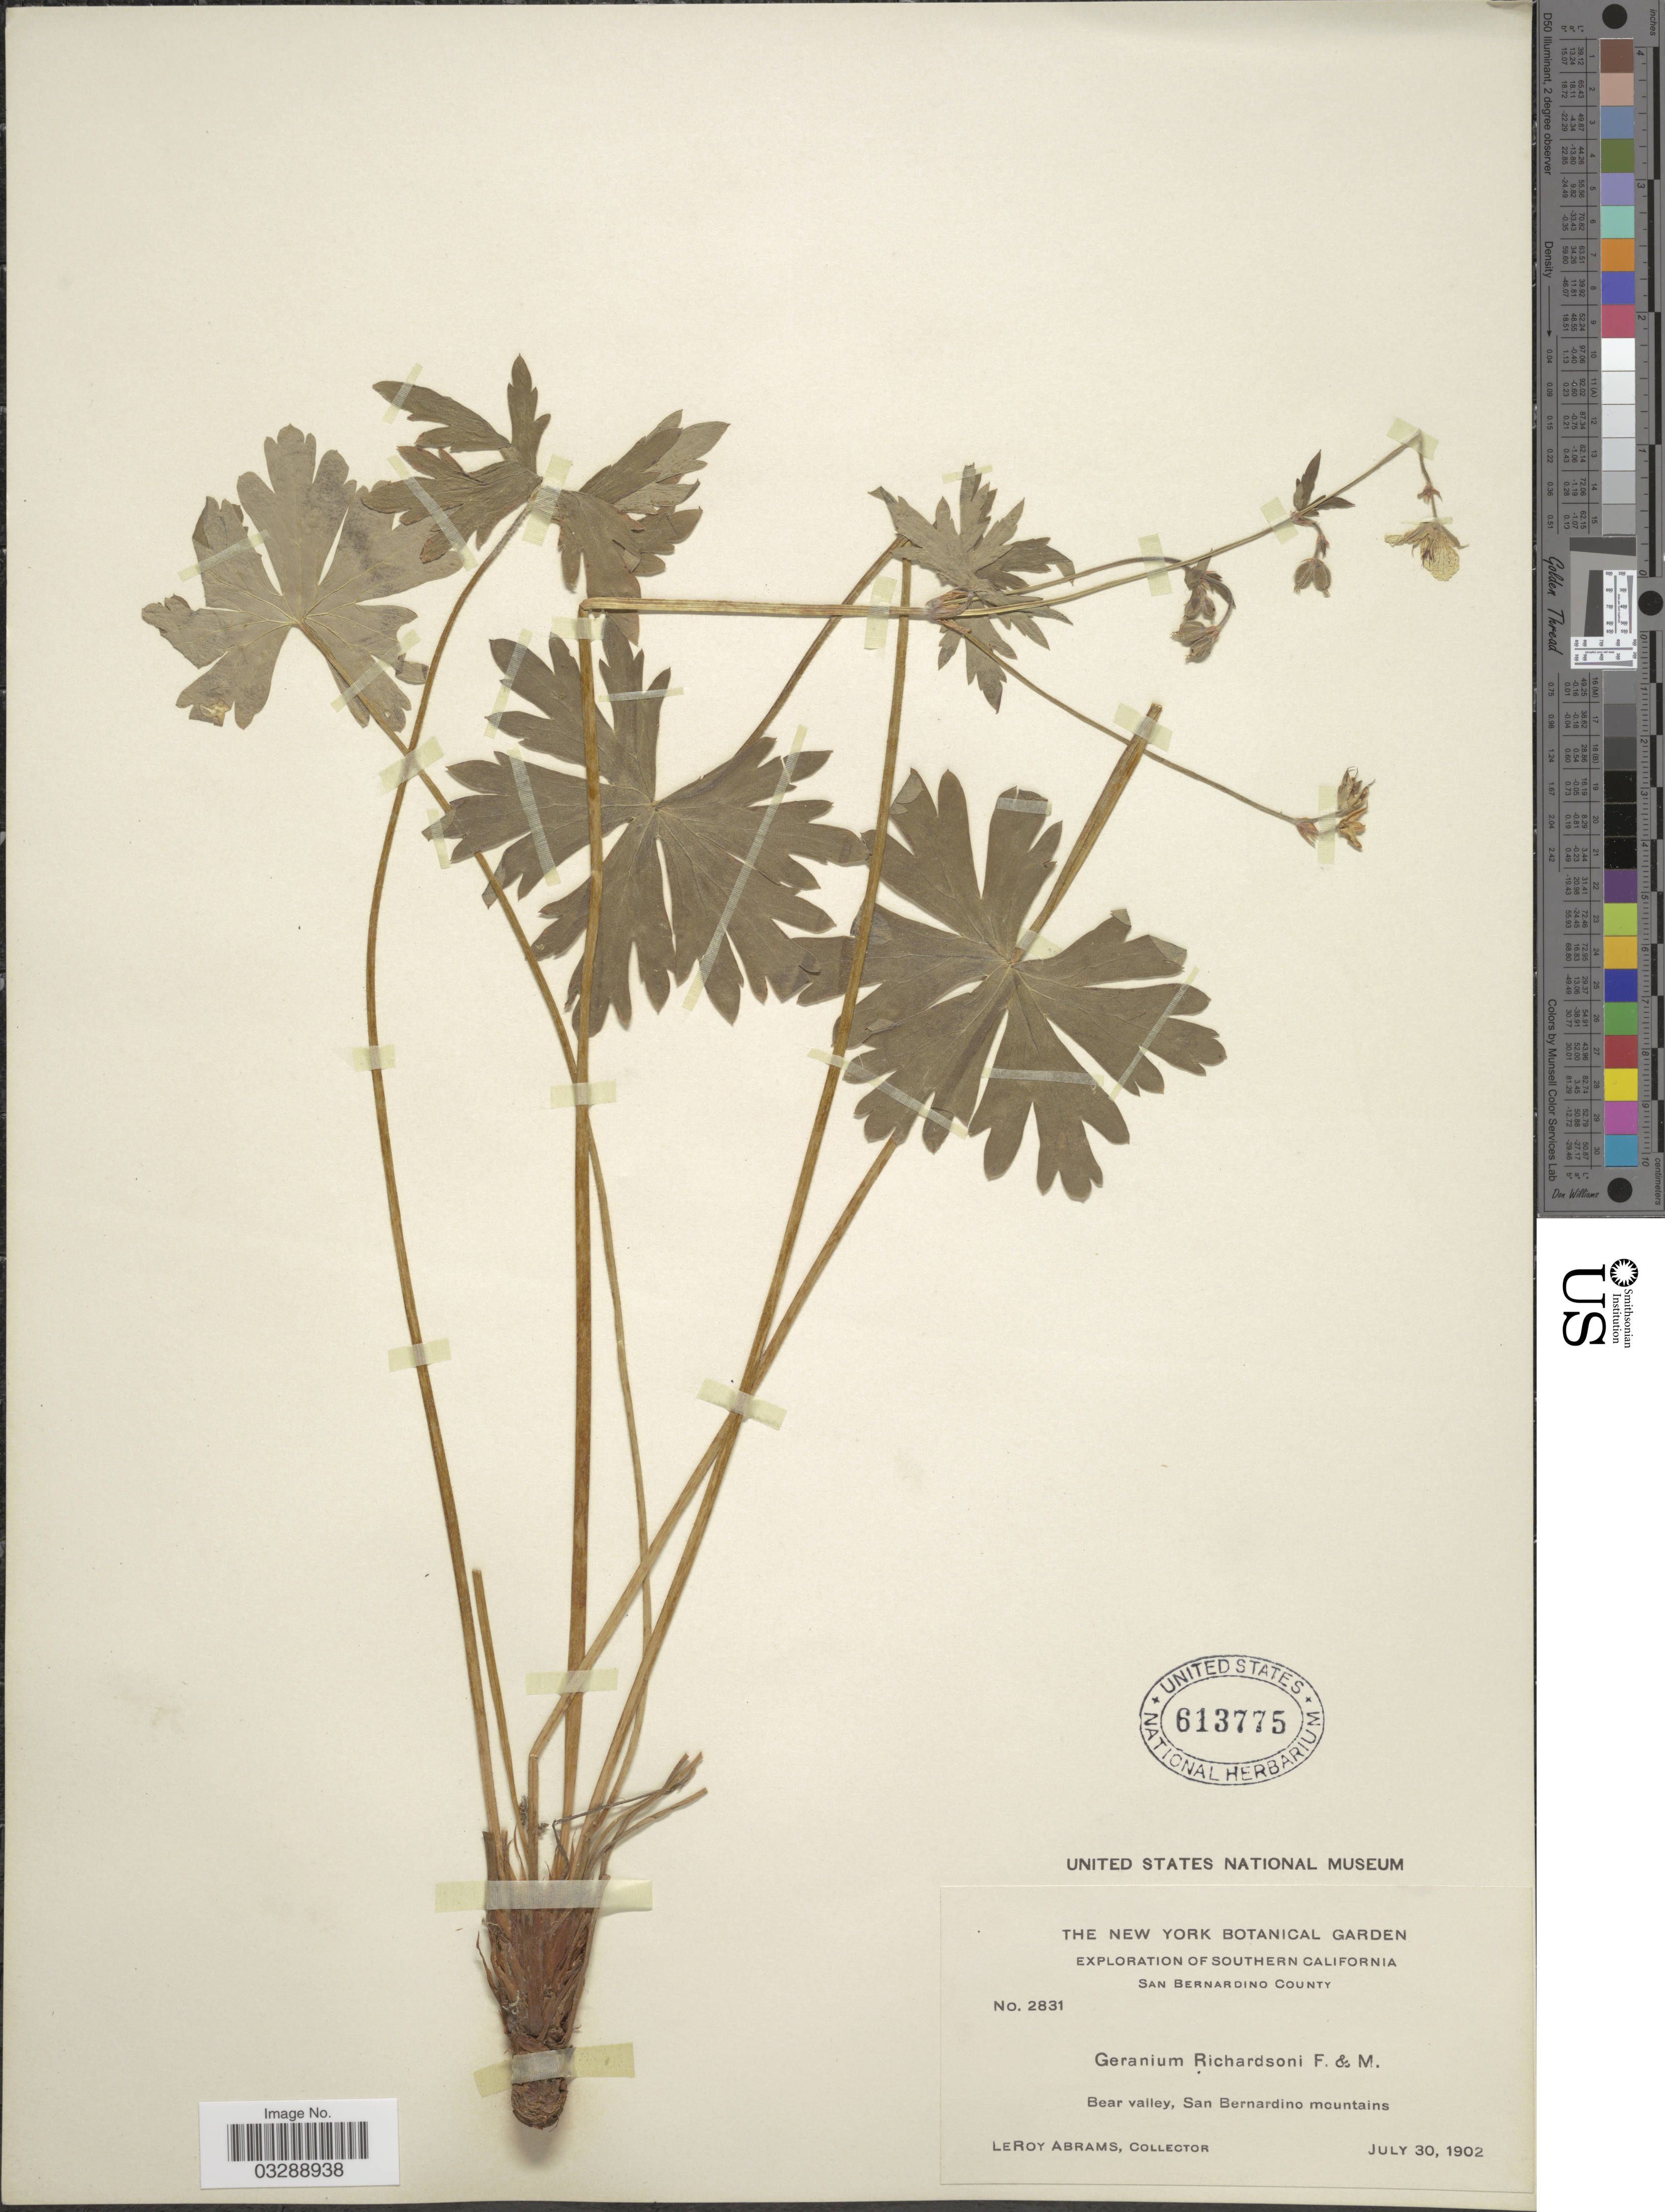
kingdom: Plantae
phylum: Tracheophyta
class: Magnoliopsida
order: Geraniales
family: Geraniaceae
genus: Geranium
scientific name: Geranium richardsonii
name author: Fisch. & Trautv.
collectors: L. Abrams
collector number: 2831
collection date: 1902-07-30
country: United States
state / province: California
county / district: San Bernardino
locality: Southern California. San Bernardino County. Bear valley, San Bernardino mountains.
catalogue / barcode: US 613775